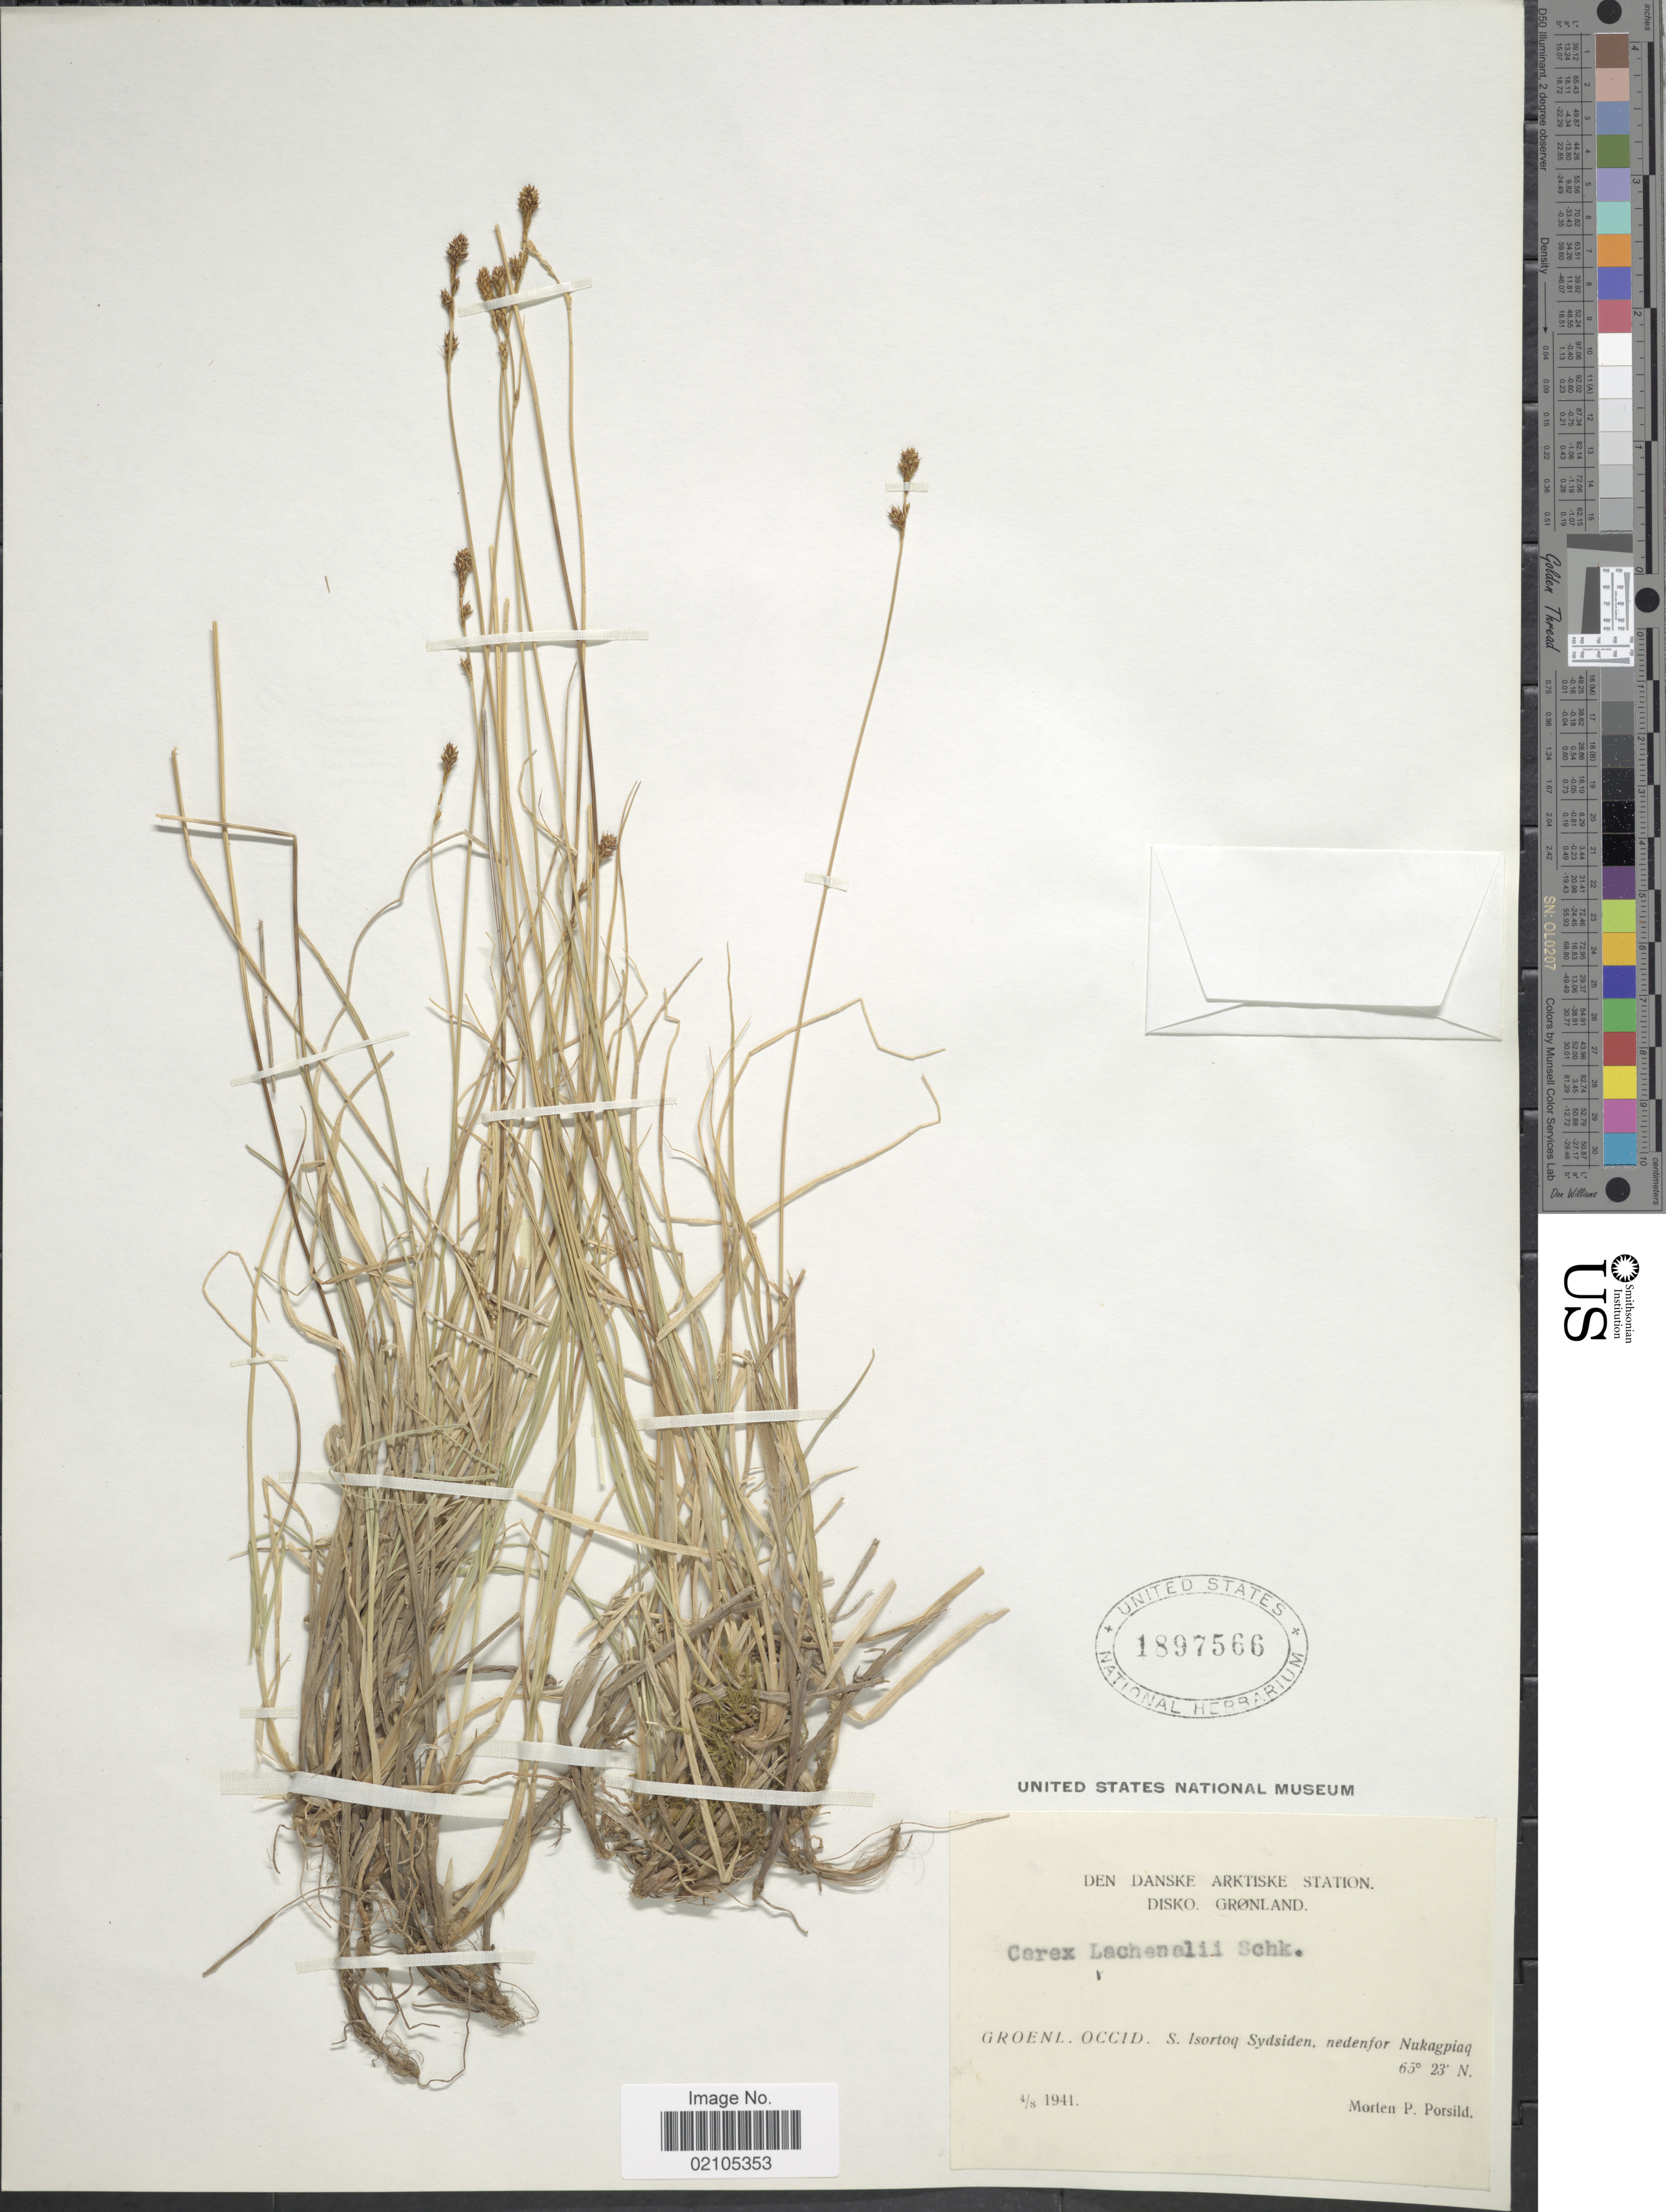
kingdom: Plantae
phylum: Tracheophyta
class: Liliopsida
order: Poales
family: Cyperaceae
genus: Carex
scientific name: Carex lachenalii subsp. lachenalii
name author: Schkuhr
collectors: M. P. Porsild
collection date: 1941-08-04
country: Greenland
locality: Den Danske Arktiske Station. Disko, Gronland. Groenl. Occid. S. Isortoq Sydsiden, nedenfor Nukagpiaq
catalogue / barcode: US 1897566